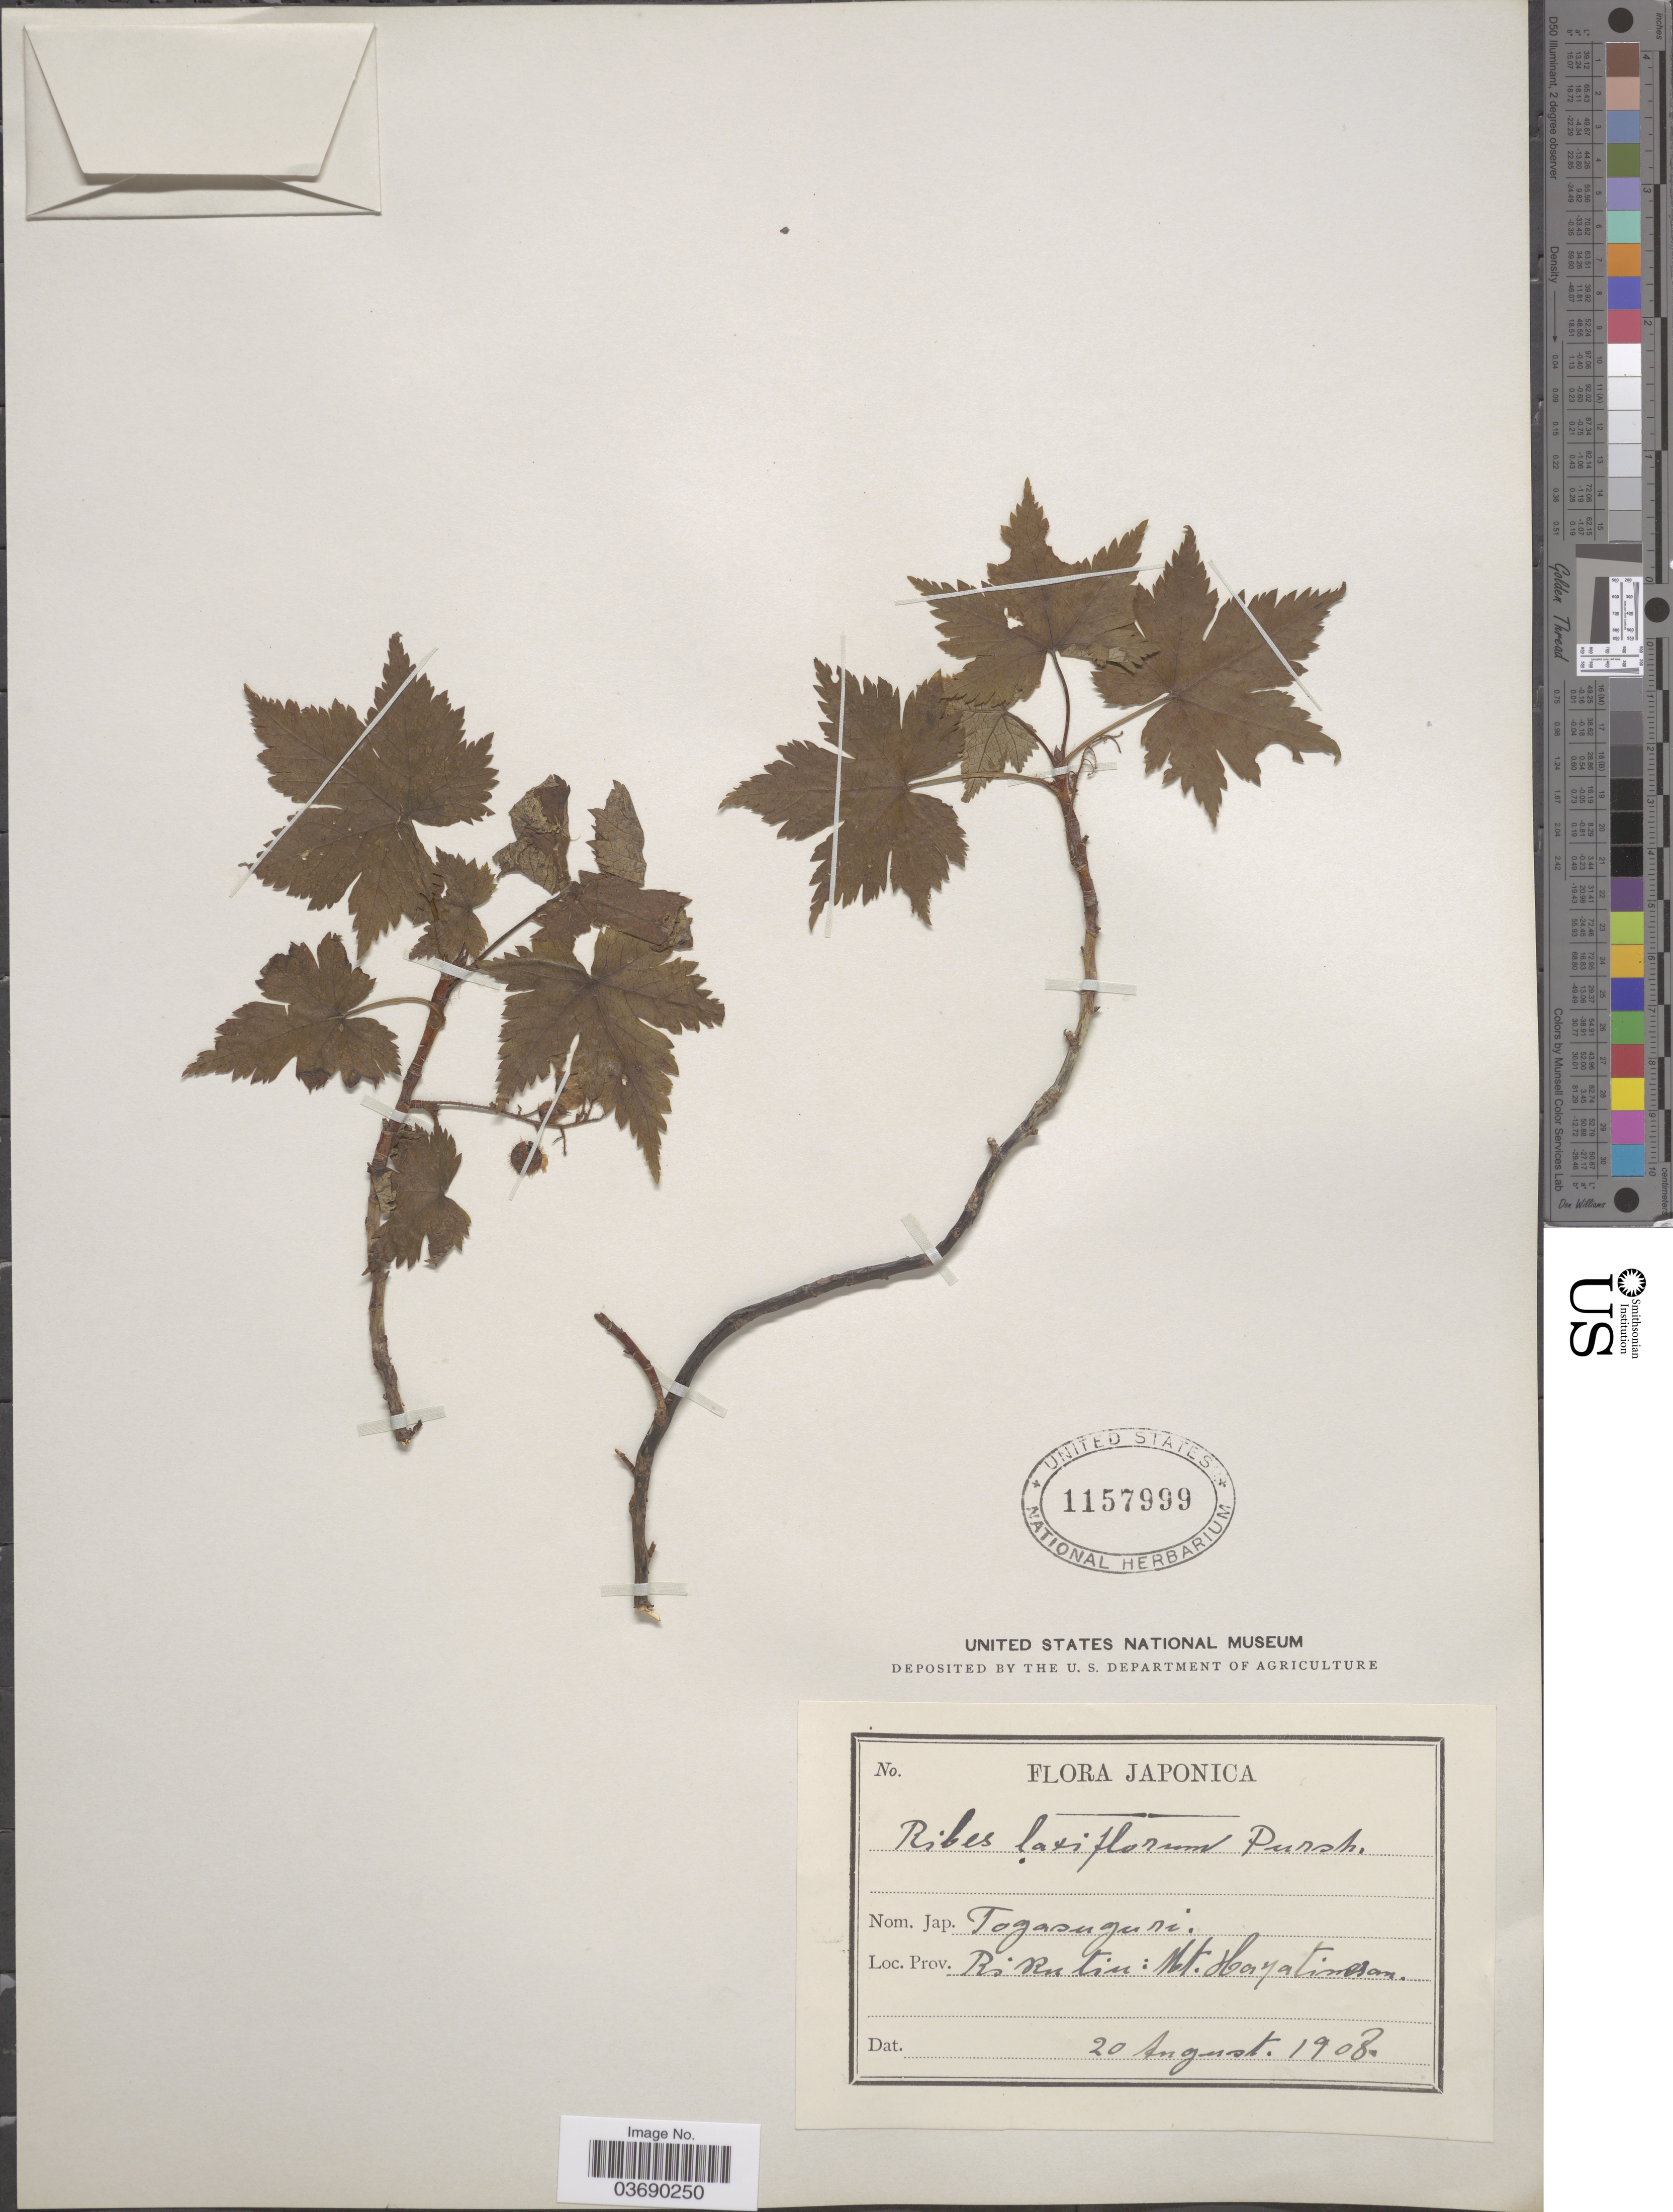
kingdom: Plantae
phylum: Tracheophyta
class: Magnoliopsida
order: Saxifragales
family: Grossulariaceae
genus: Ribes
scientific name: Ribes laxiflorum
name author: Pursh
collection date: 1908-08-20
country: Japan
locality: Rikutin: Mt. Hayatinesan.*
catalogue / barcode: US 1157999